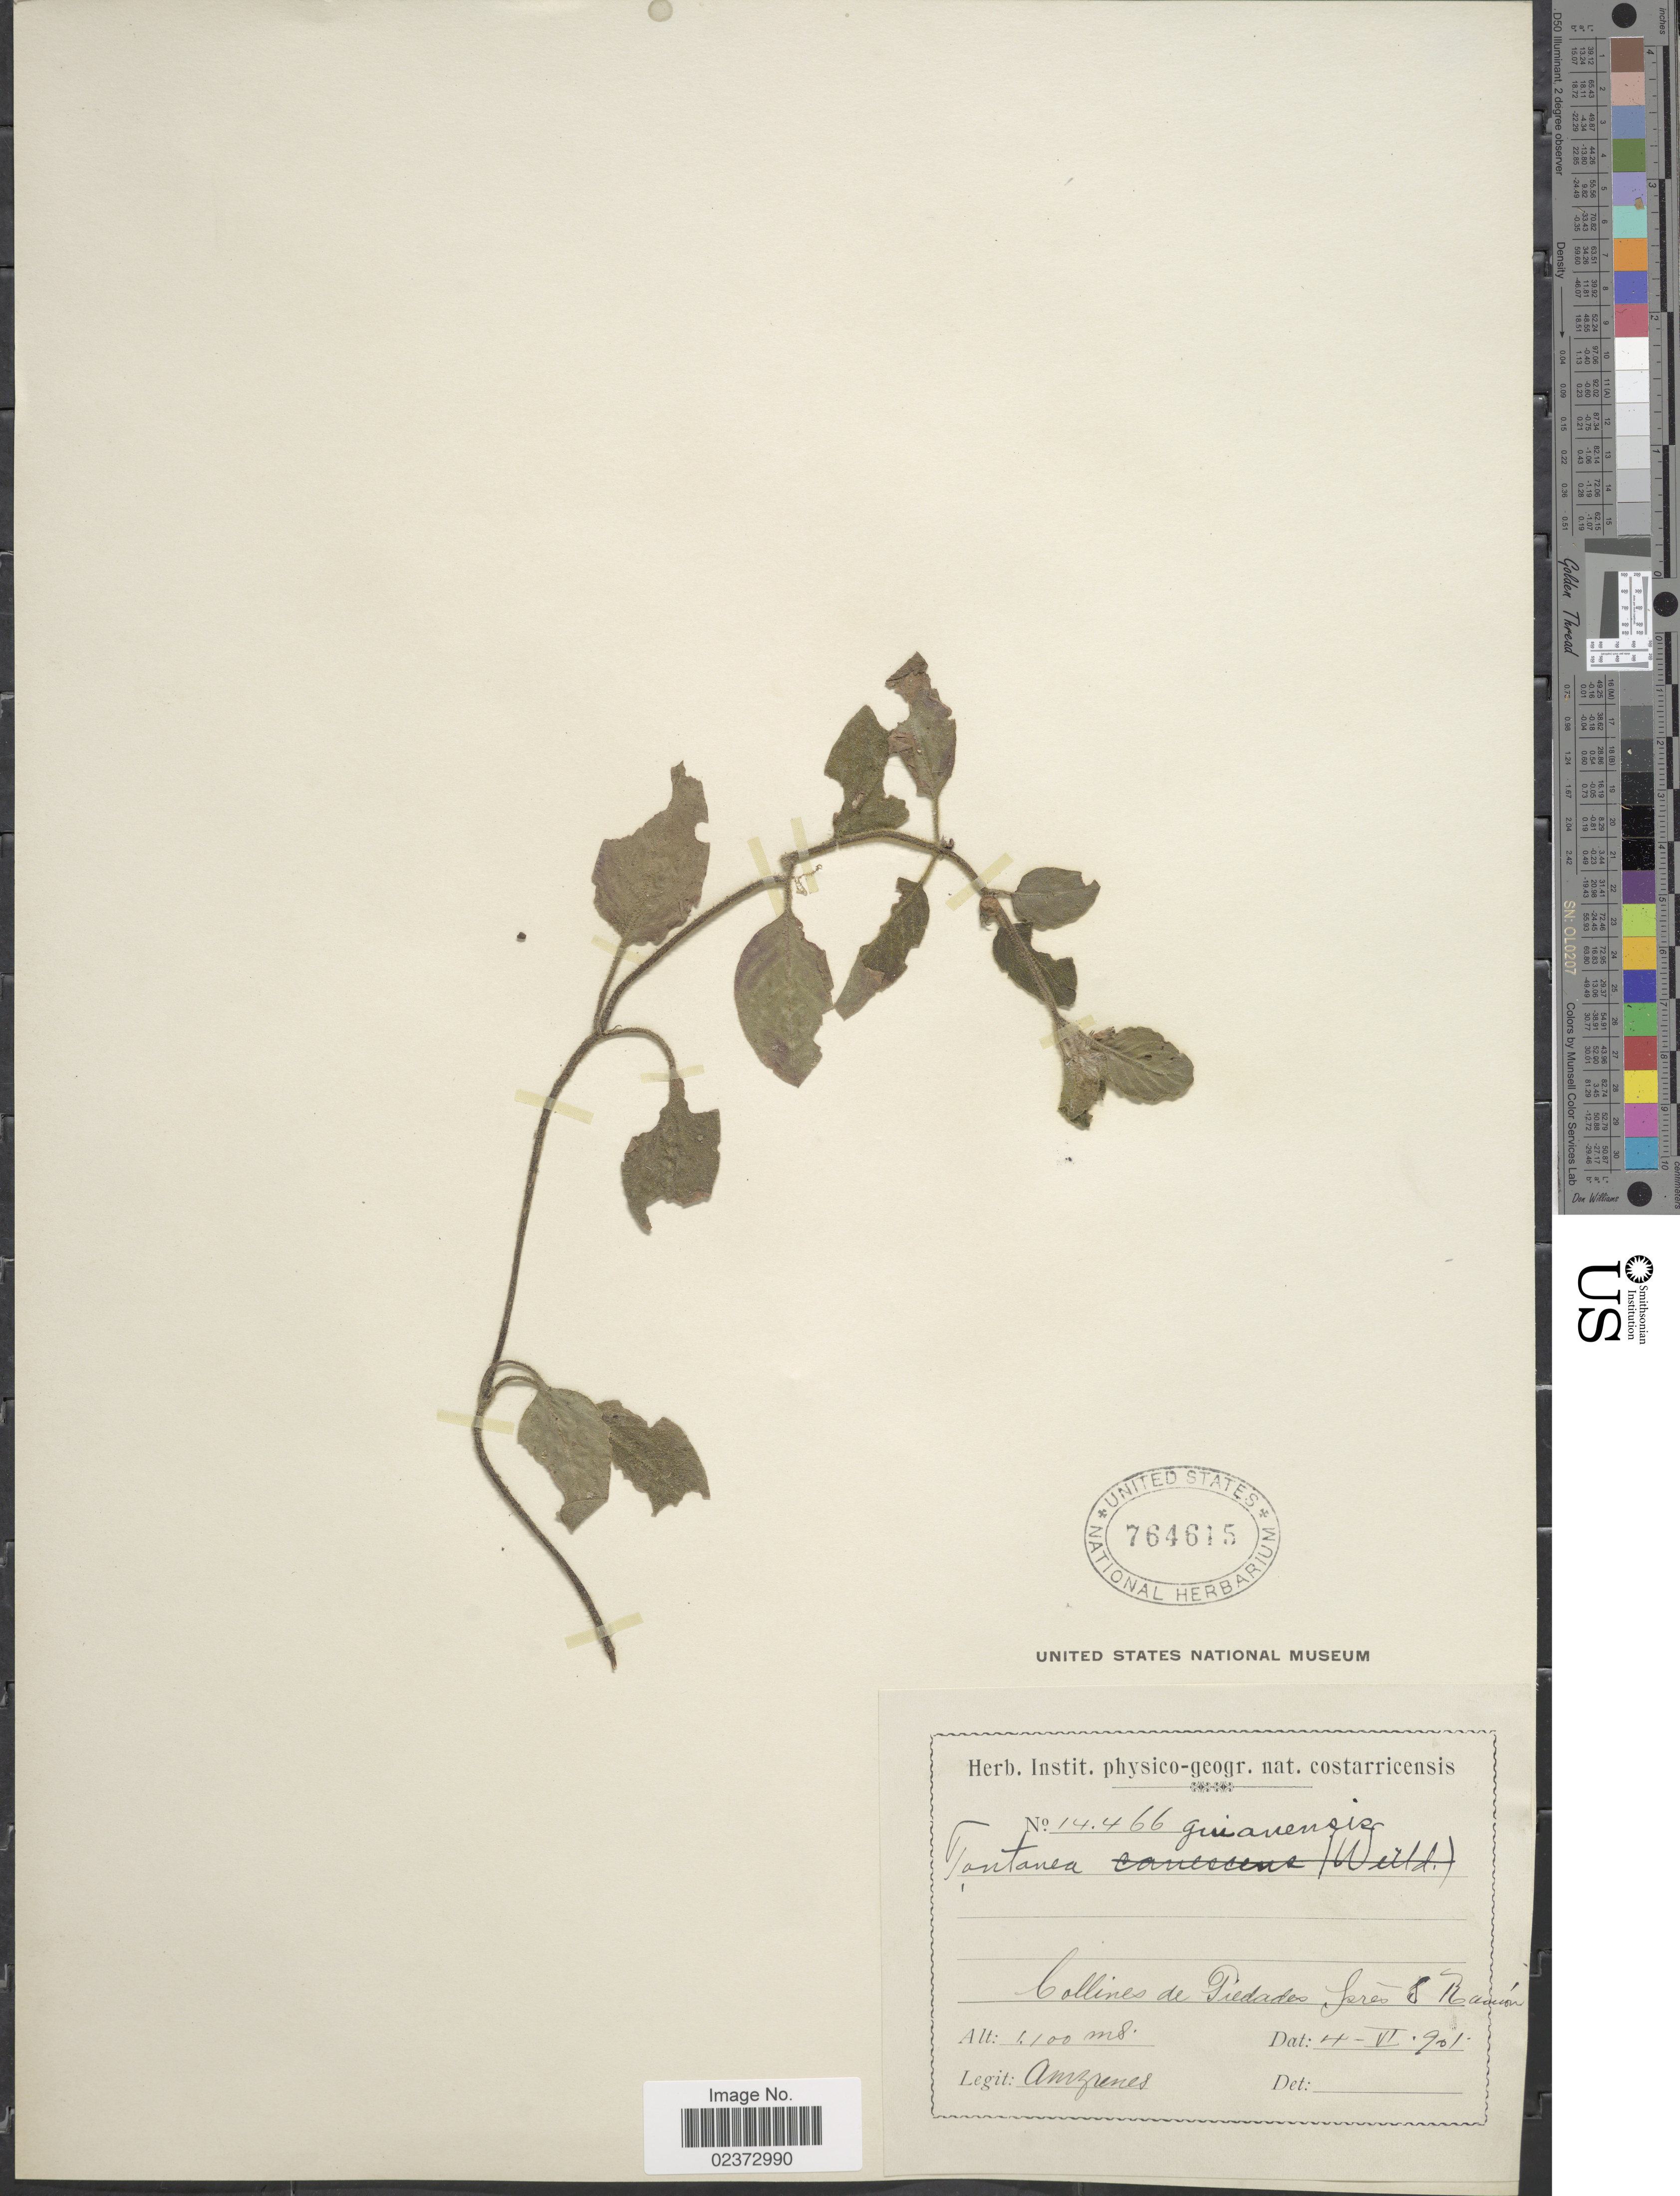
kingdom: Plantae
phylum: Tracheophyta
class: Magnoliopsida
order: Gentianales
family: Rubiaceae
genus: Coccocypselum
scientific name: Coccocypselum guianense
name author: (Aubl.) K. Schum.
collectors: A. Brenes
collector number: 14466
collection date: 1901-06-04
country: Costa Rica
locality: Collines de Piedades Isres, S. Ramon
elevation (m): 1100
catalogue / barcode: US 764615